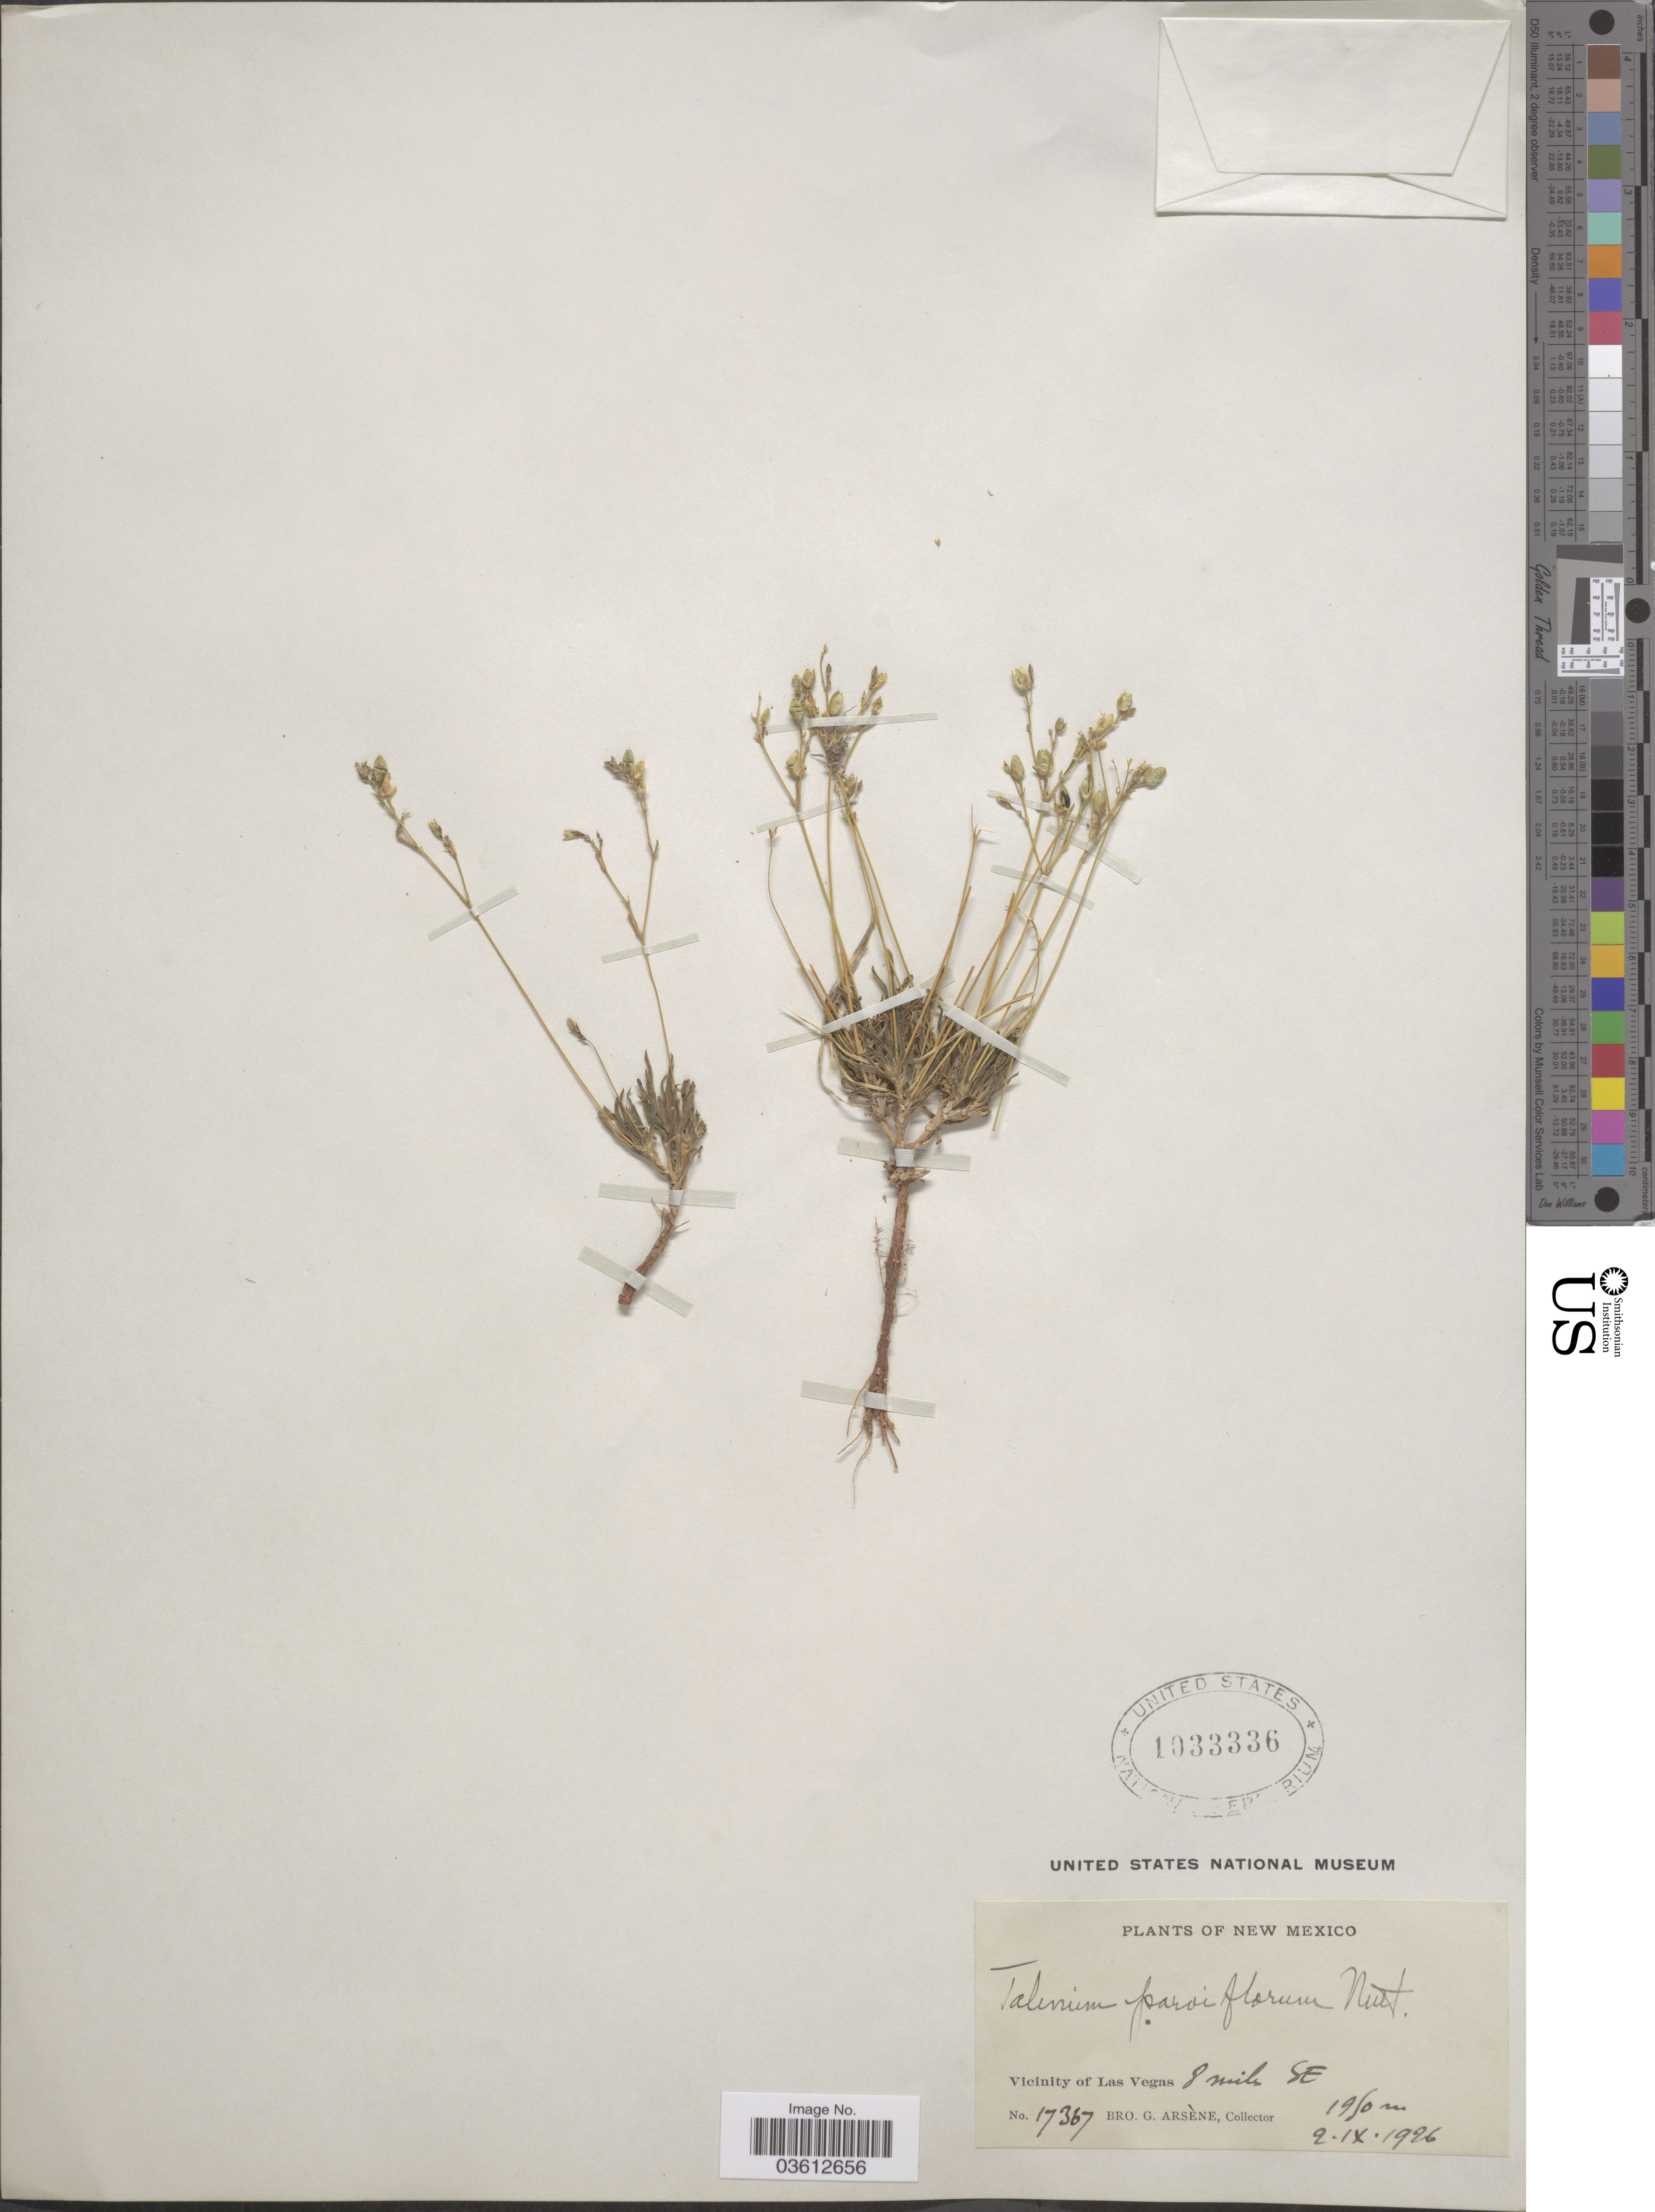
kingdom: Plantae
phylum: Tracheophyta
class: Magnoliopsida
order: Caryophyllales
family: Talinaceae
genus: Talinum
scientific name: Talinum parviflorum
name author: Nutt.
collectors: Bro. G. Arsène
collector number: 17367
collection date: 1926-09-02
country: United States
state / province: New Mexico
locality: Vicinity of Las Vegas 8 miles SE.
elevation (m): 1950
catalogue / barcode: US 1033336